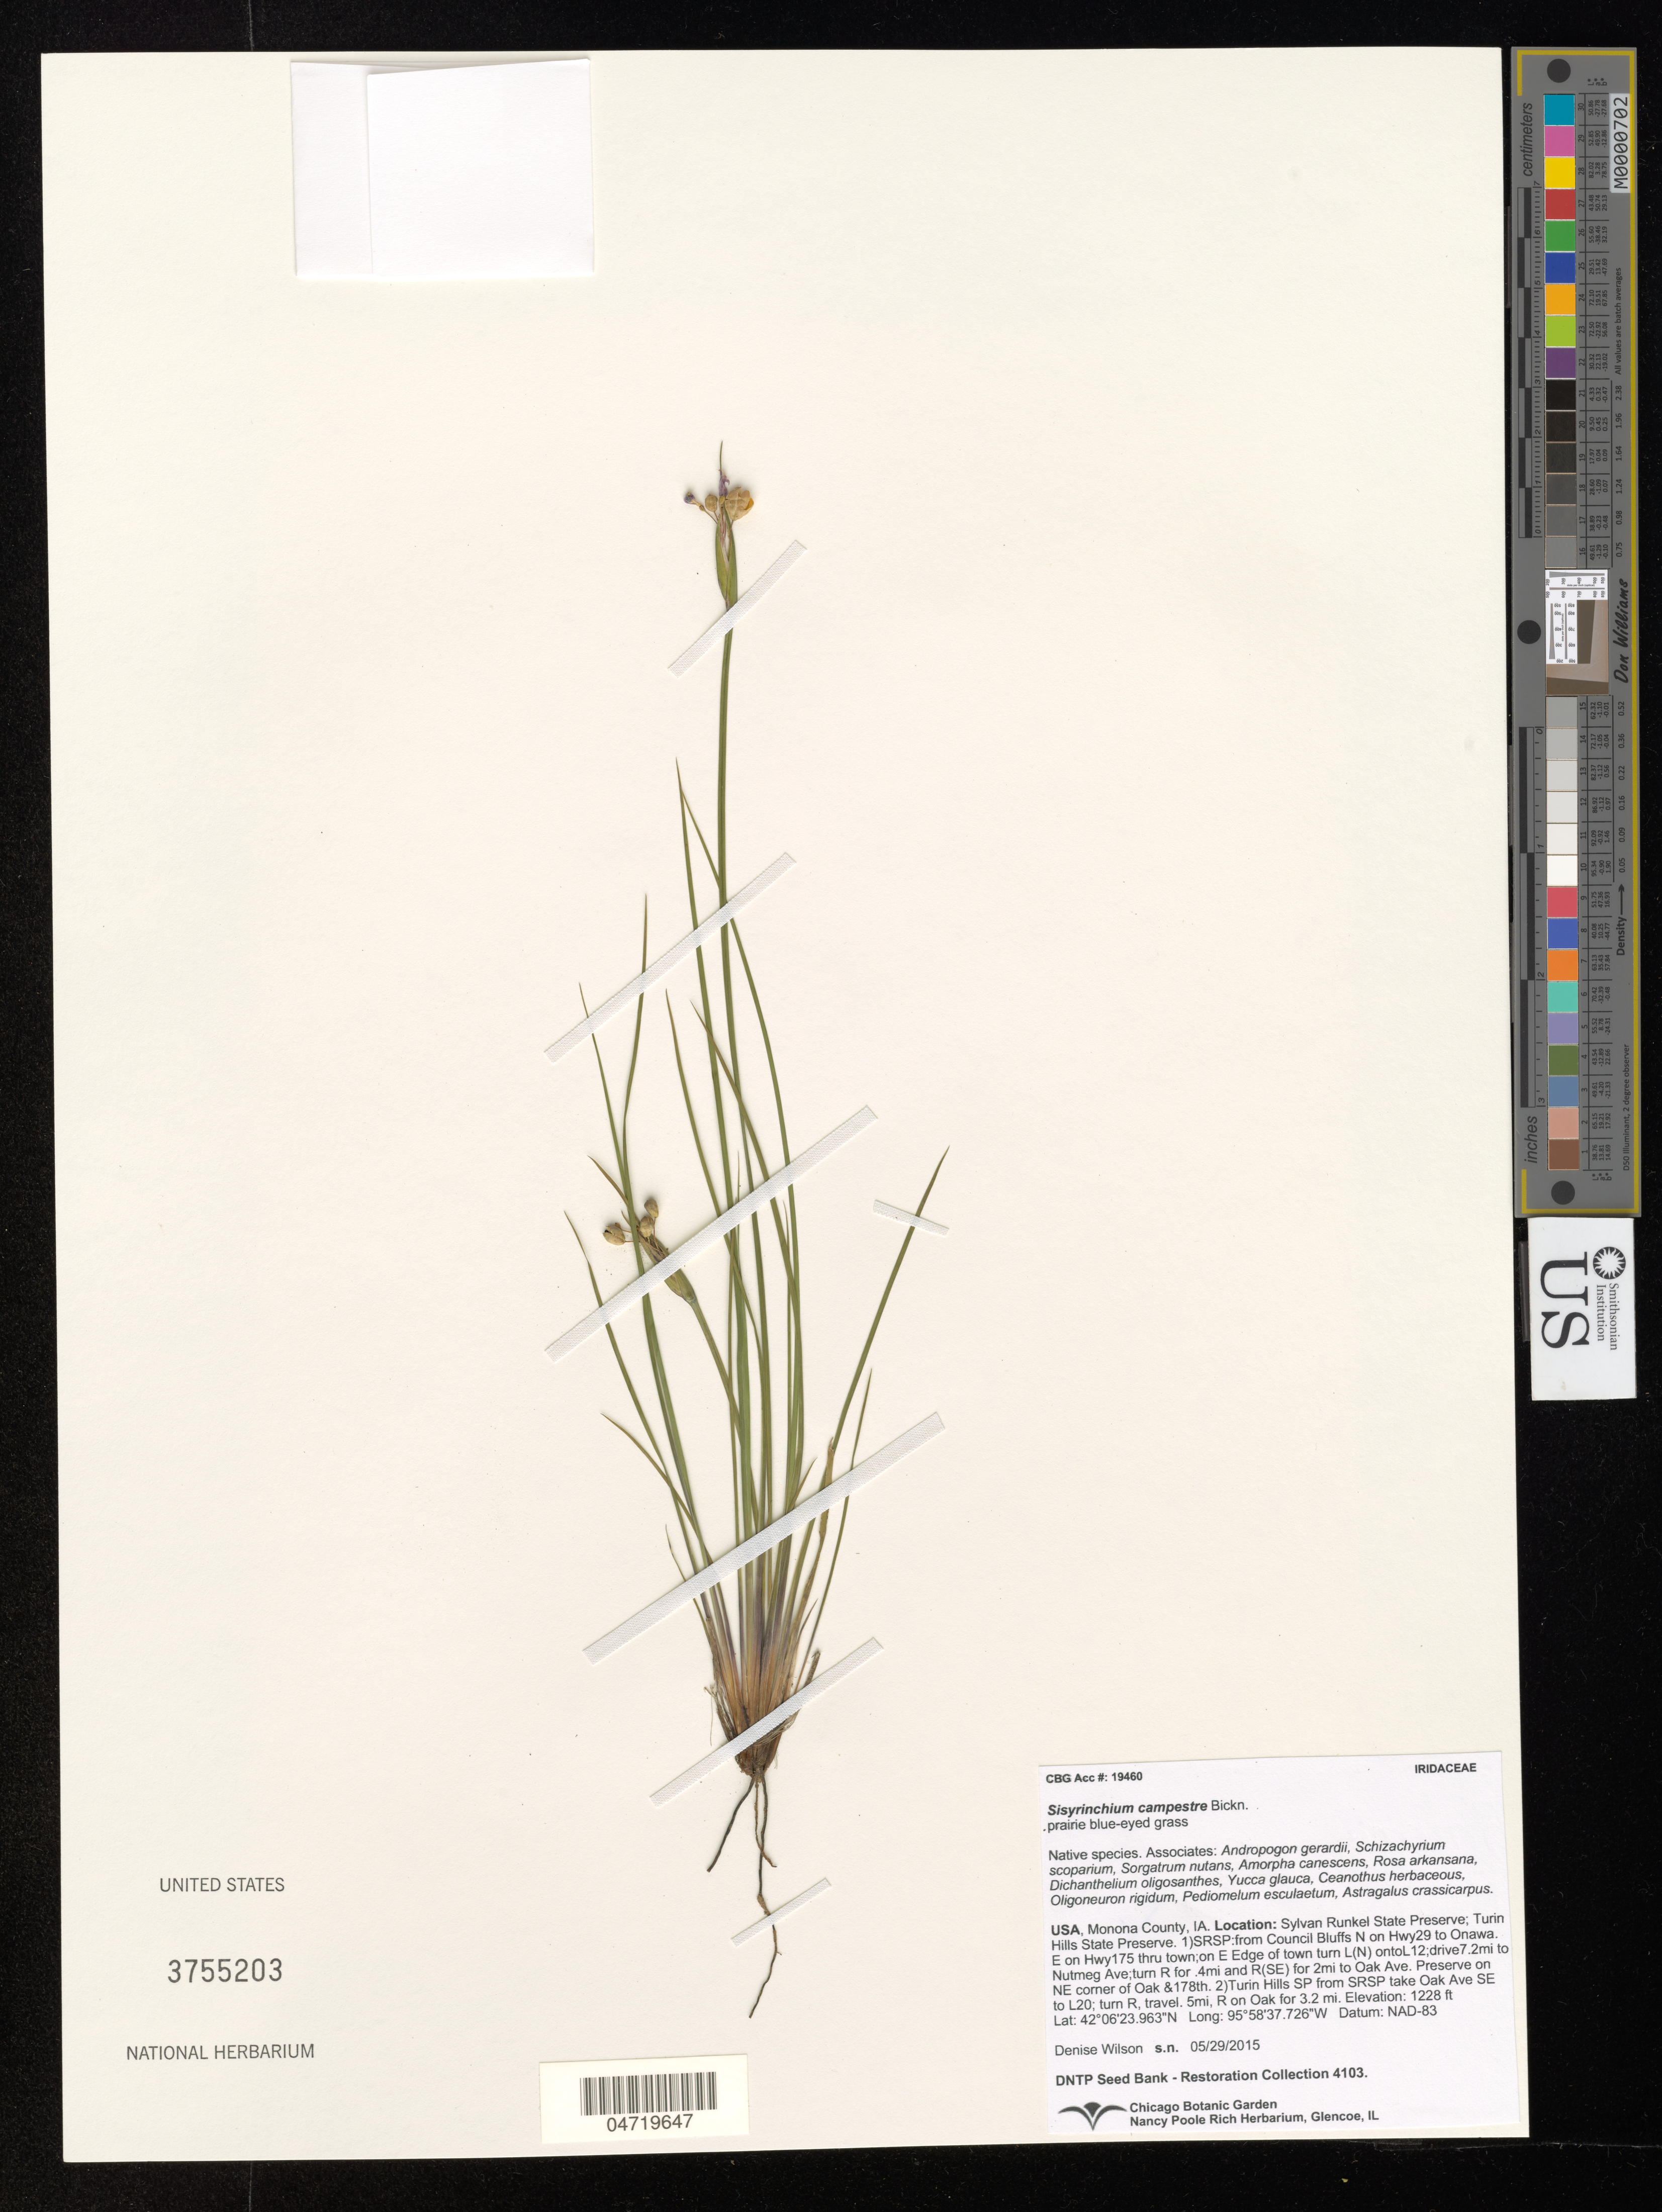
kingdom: Plantae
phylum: Tracheophyta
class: Liliopsida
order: Asparagales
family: Iridaceae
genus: Sisyrinchium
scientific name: Sisyrinchium campestre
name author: E.P. Bicknell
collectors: D. Wilson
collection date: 2015-05-29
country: United States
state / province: Iowa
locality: Sylvan Runkel State Preserve; Turin Hills State Preserve. 1)SRSP:from Council Bluffs N on Hwy29 to Onawa. E on Hwy175 thru town;on E Edge of town turn L(N) ontoL 12;drive 7.2mi to Nutmeg Ave;turn R for.4mi and R(SE) for 2mi to Oak Ave. Preserve on NE corner of Oak & 178th. 2)Turin Hills SP from SRSP take Oak Ave SE to L20; turn R, travel. 5mi, R on Oak for 3.2 mi.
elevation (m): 374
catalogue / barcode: US 3755203